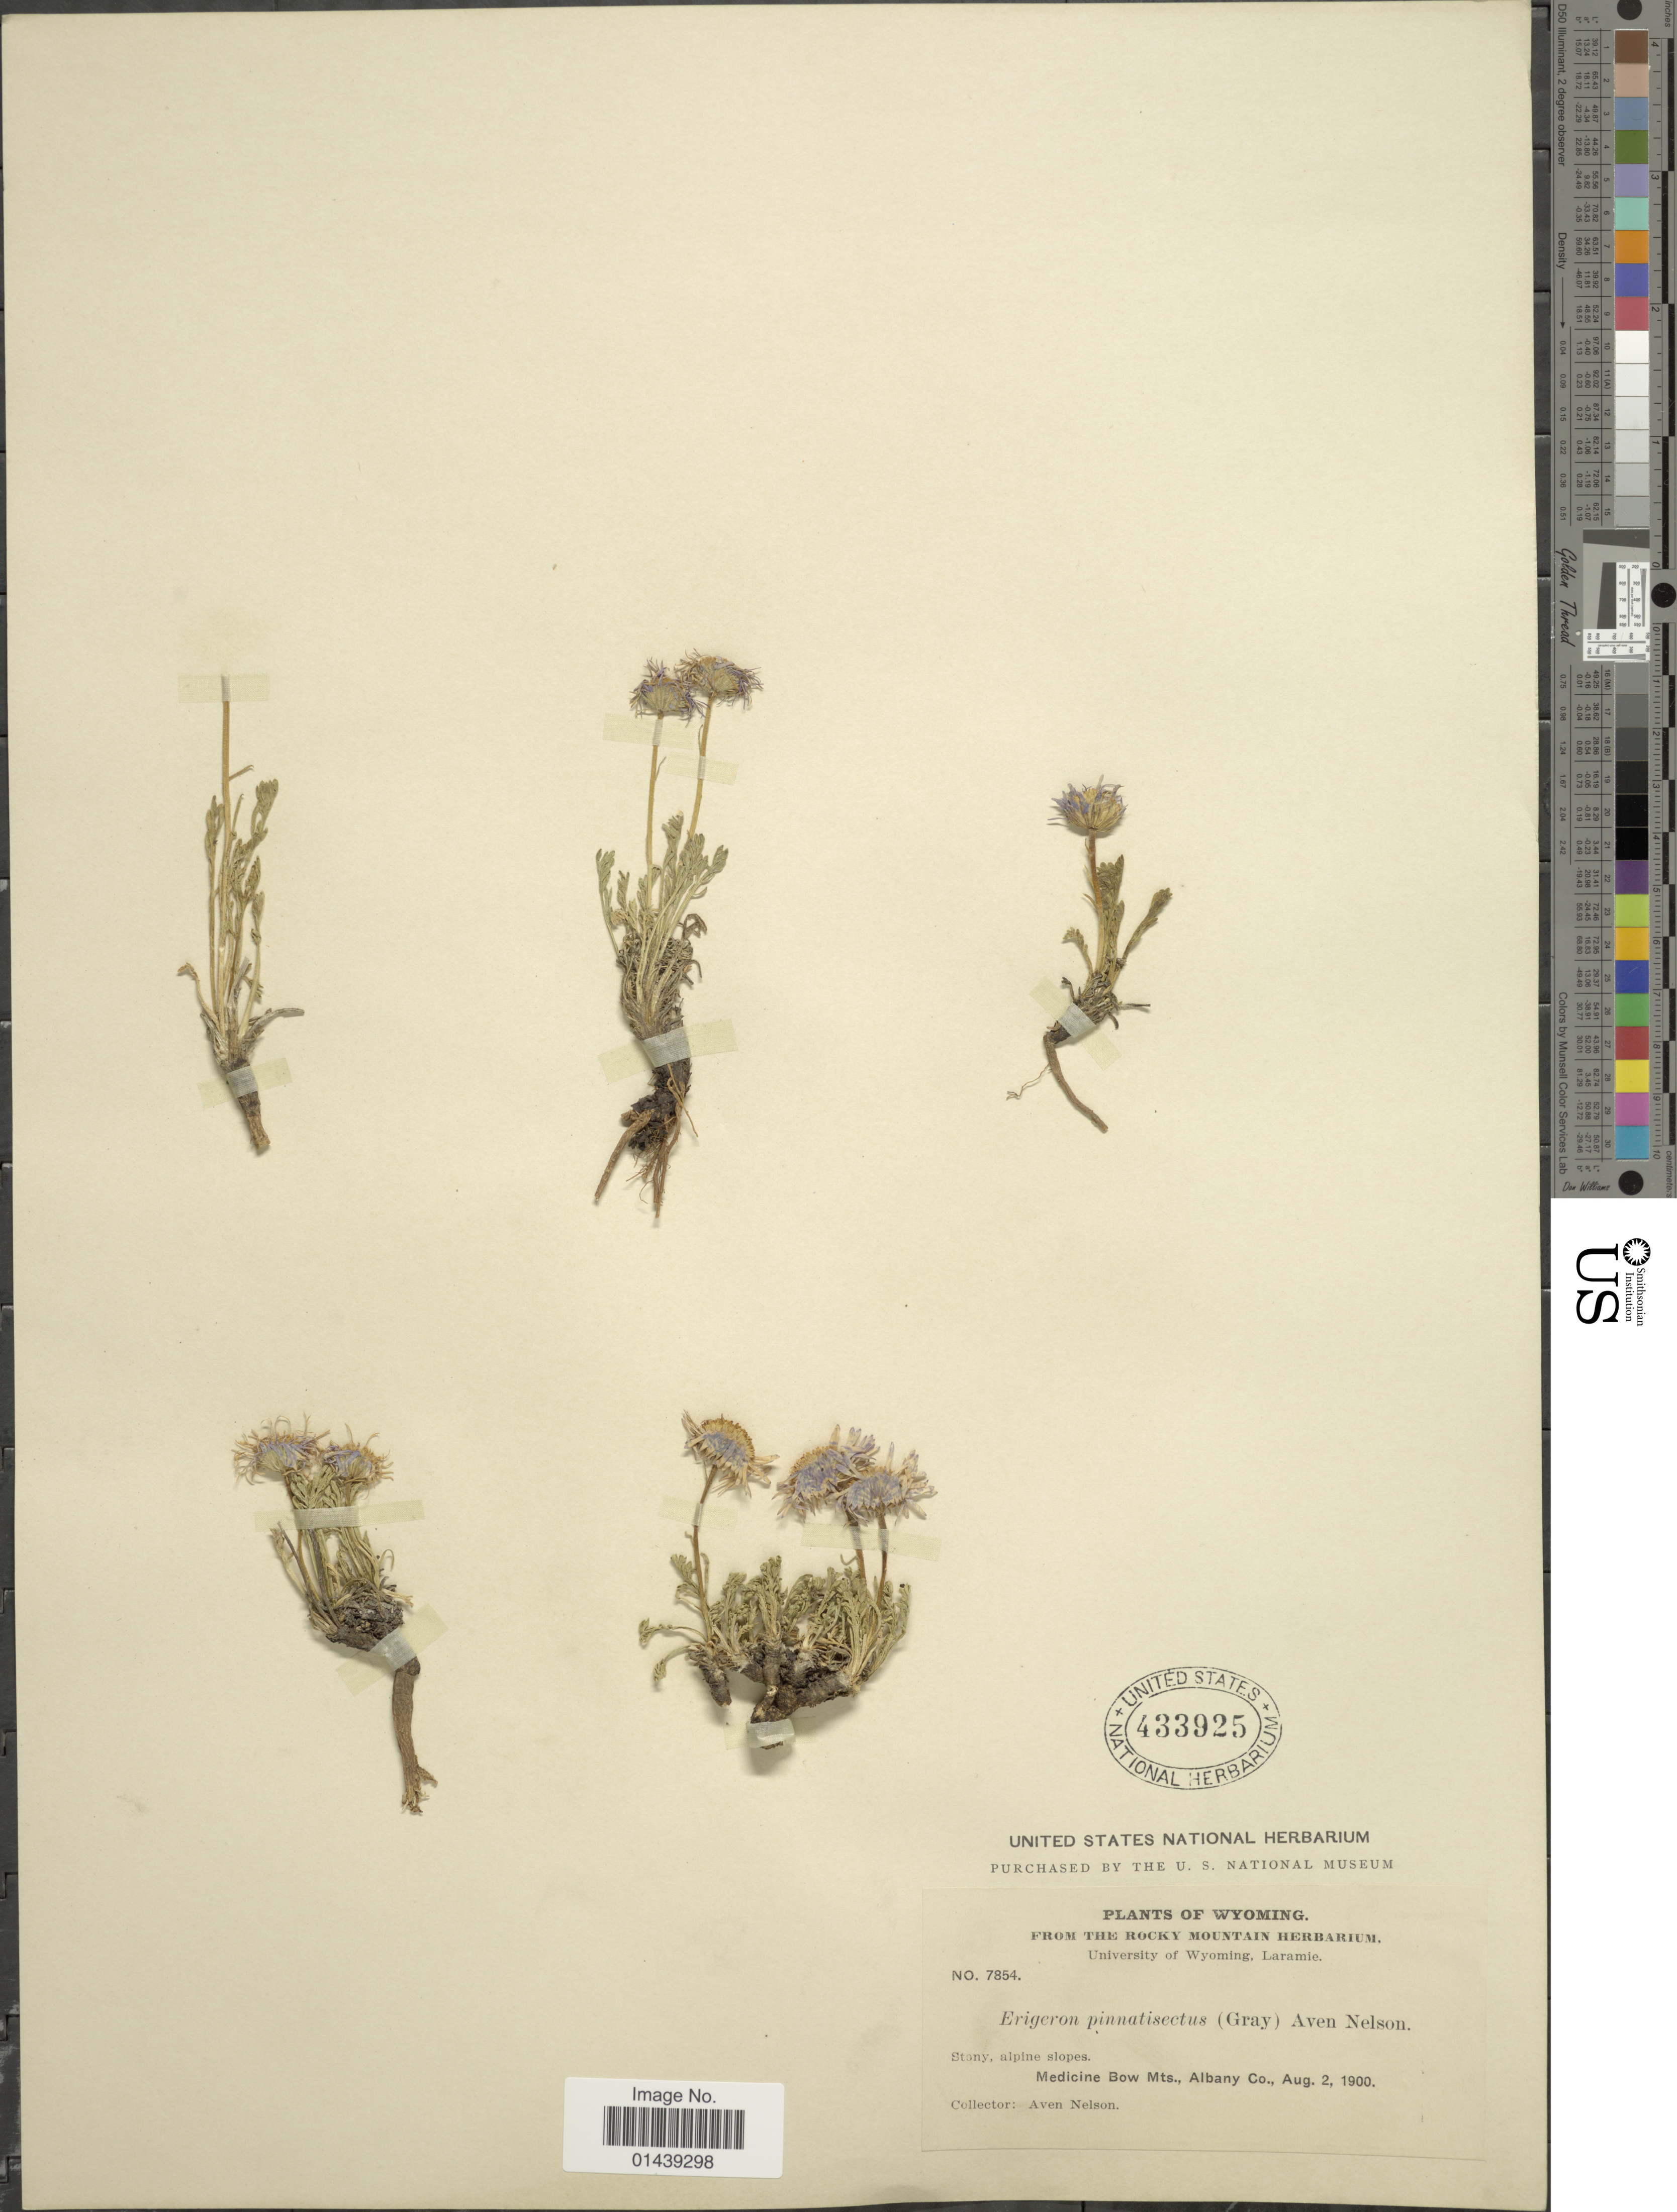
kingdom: Plantae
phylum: Tracheophyta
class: Magnoliopsida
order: Asterales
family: Asteraceae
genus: Erigeron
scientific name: Erigeron pinnatisectus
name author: (A. Gray) A. Nelson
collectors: A. Nelson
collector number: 7854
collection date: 1900-08-02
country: United States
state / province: Wyoming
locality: Medicine Bow Mts., Albany Co.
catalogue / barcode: US 433925